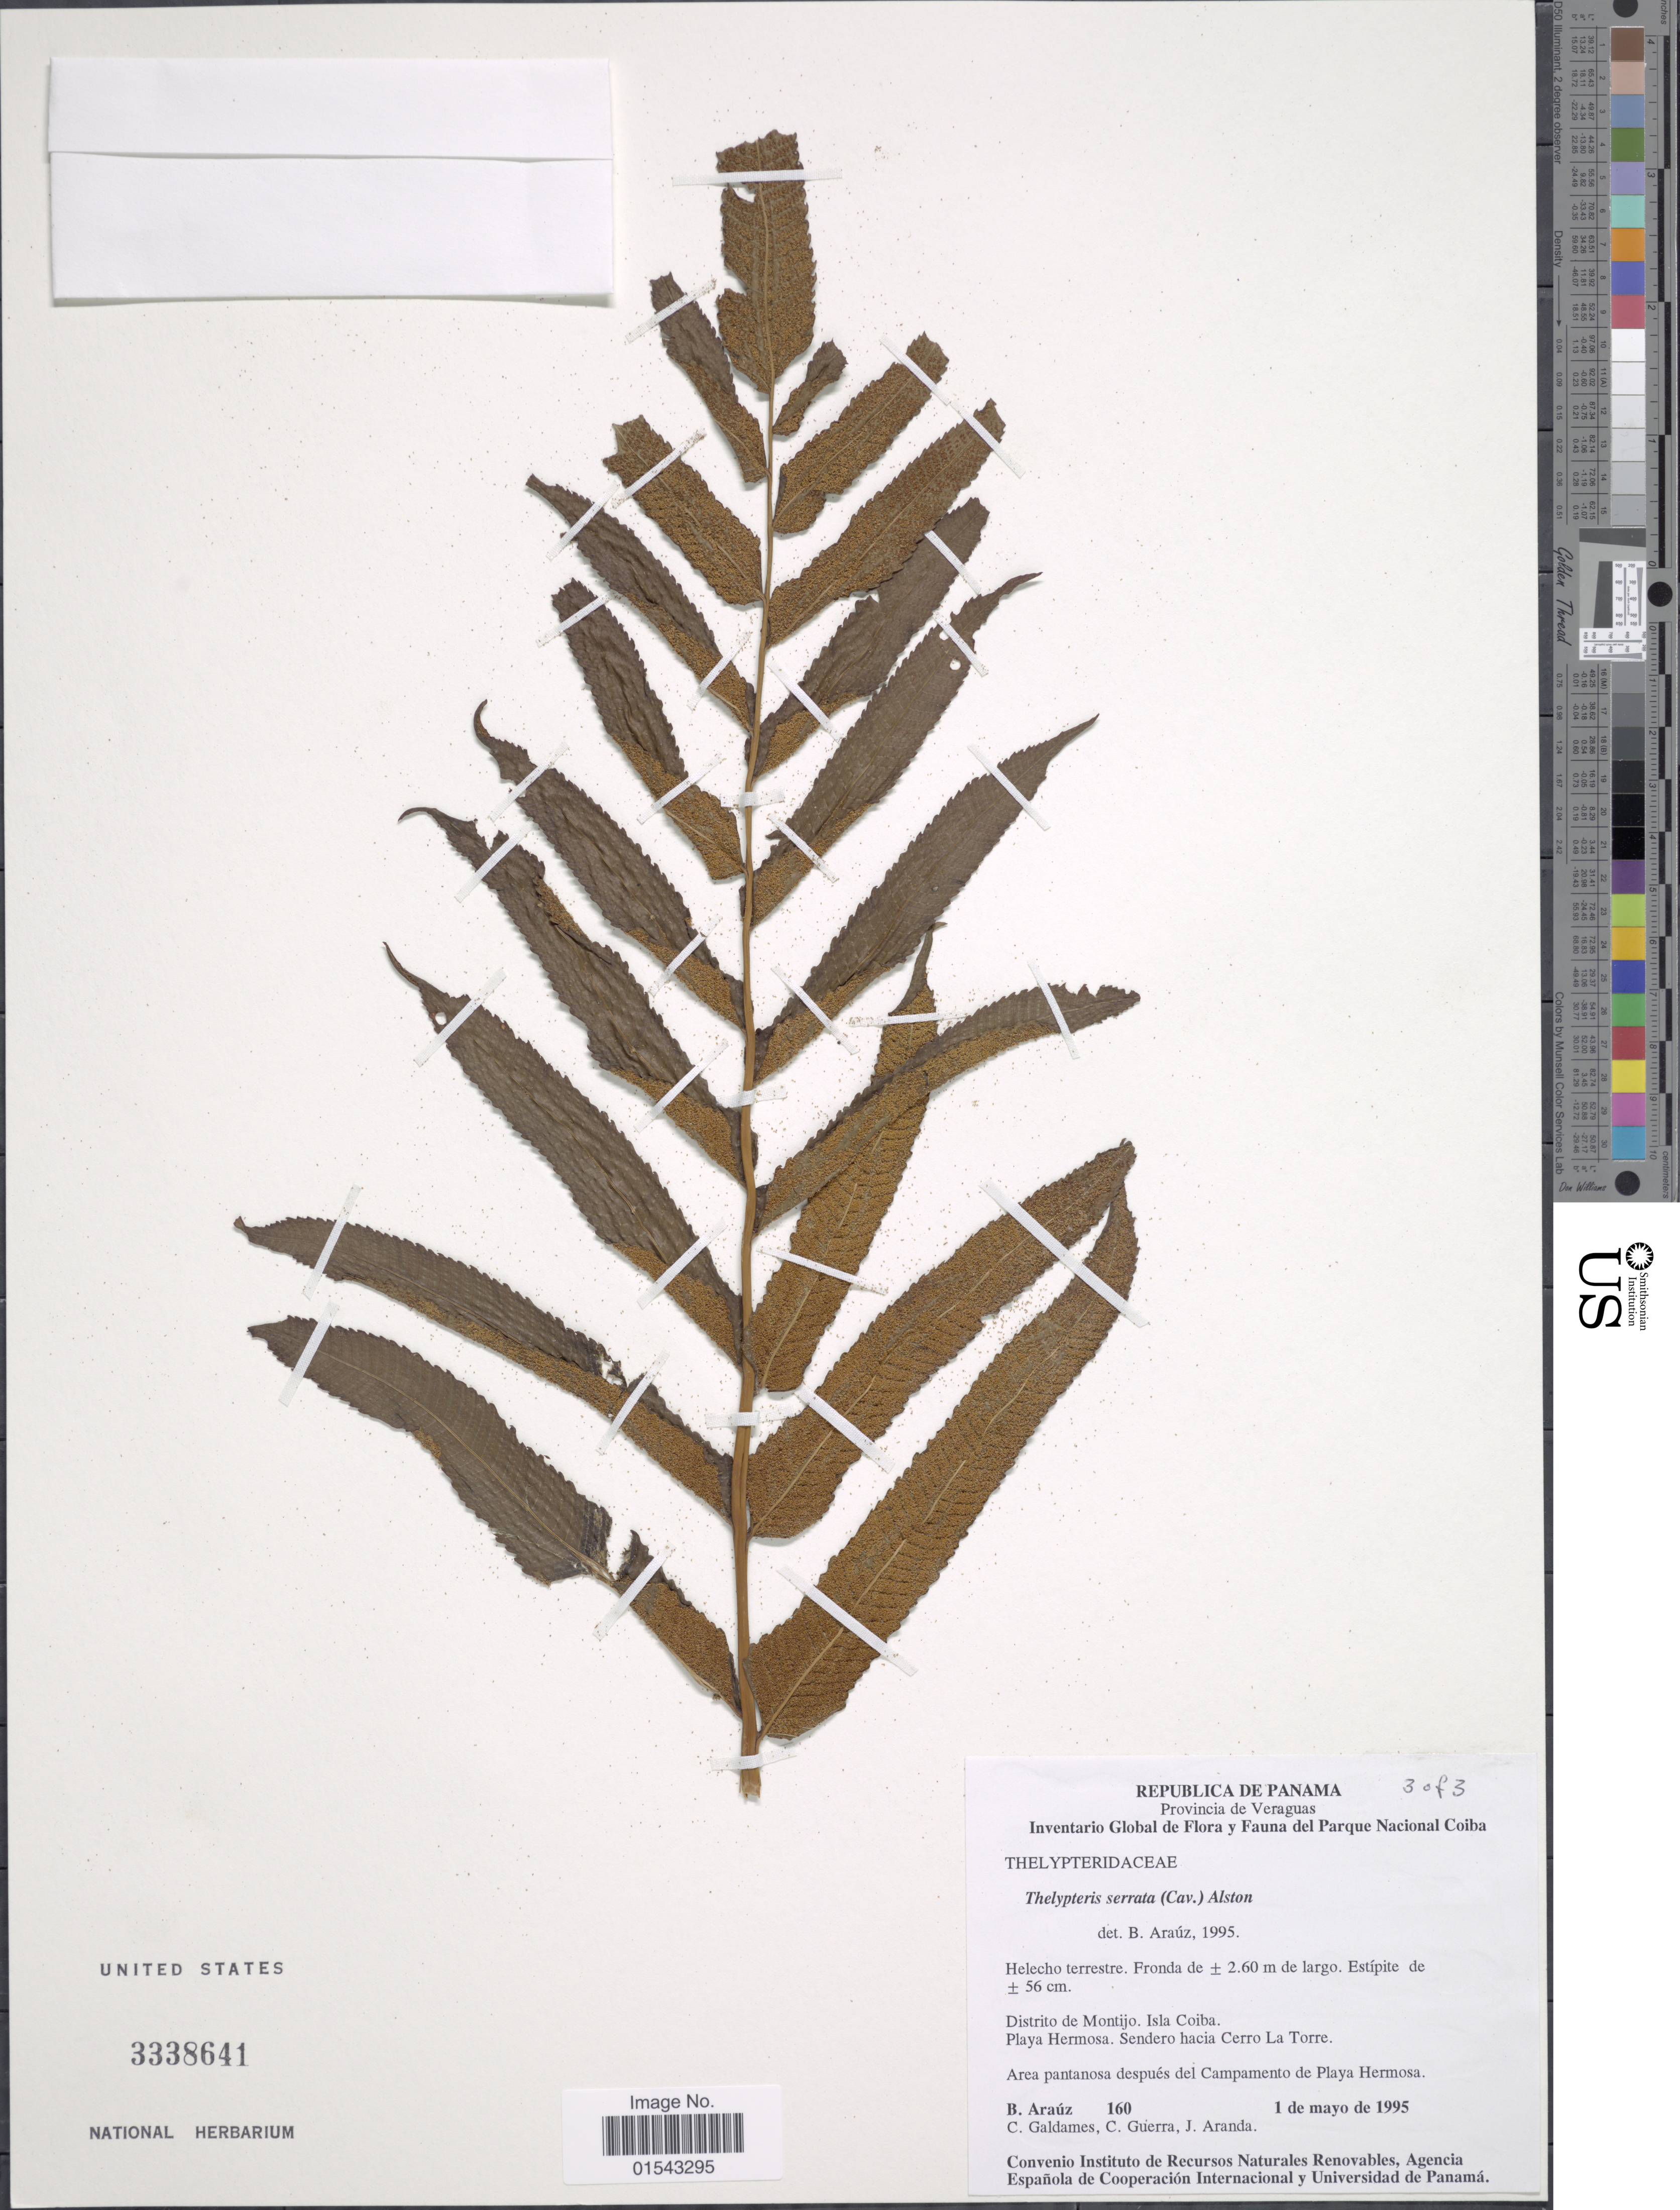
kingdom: Plantae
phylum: Tracheophyta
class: Polypodiopsida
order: Polypodiales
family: Thelypteridaceae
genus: Meniscium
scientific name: Meniscium serratum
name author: Cav.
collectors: B. Araúz, C. Galdames, C. Guerra & J. Aranda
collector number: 160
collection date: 1995-05-01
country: Panama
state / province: Veraguas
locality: Republica De Panama, Provincia de Veraguas, Distrito de Montijo, Isla Coiba, Playa Hermosa, Sendero hacia Cerro La Torre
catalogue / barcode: US 3338641